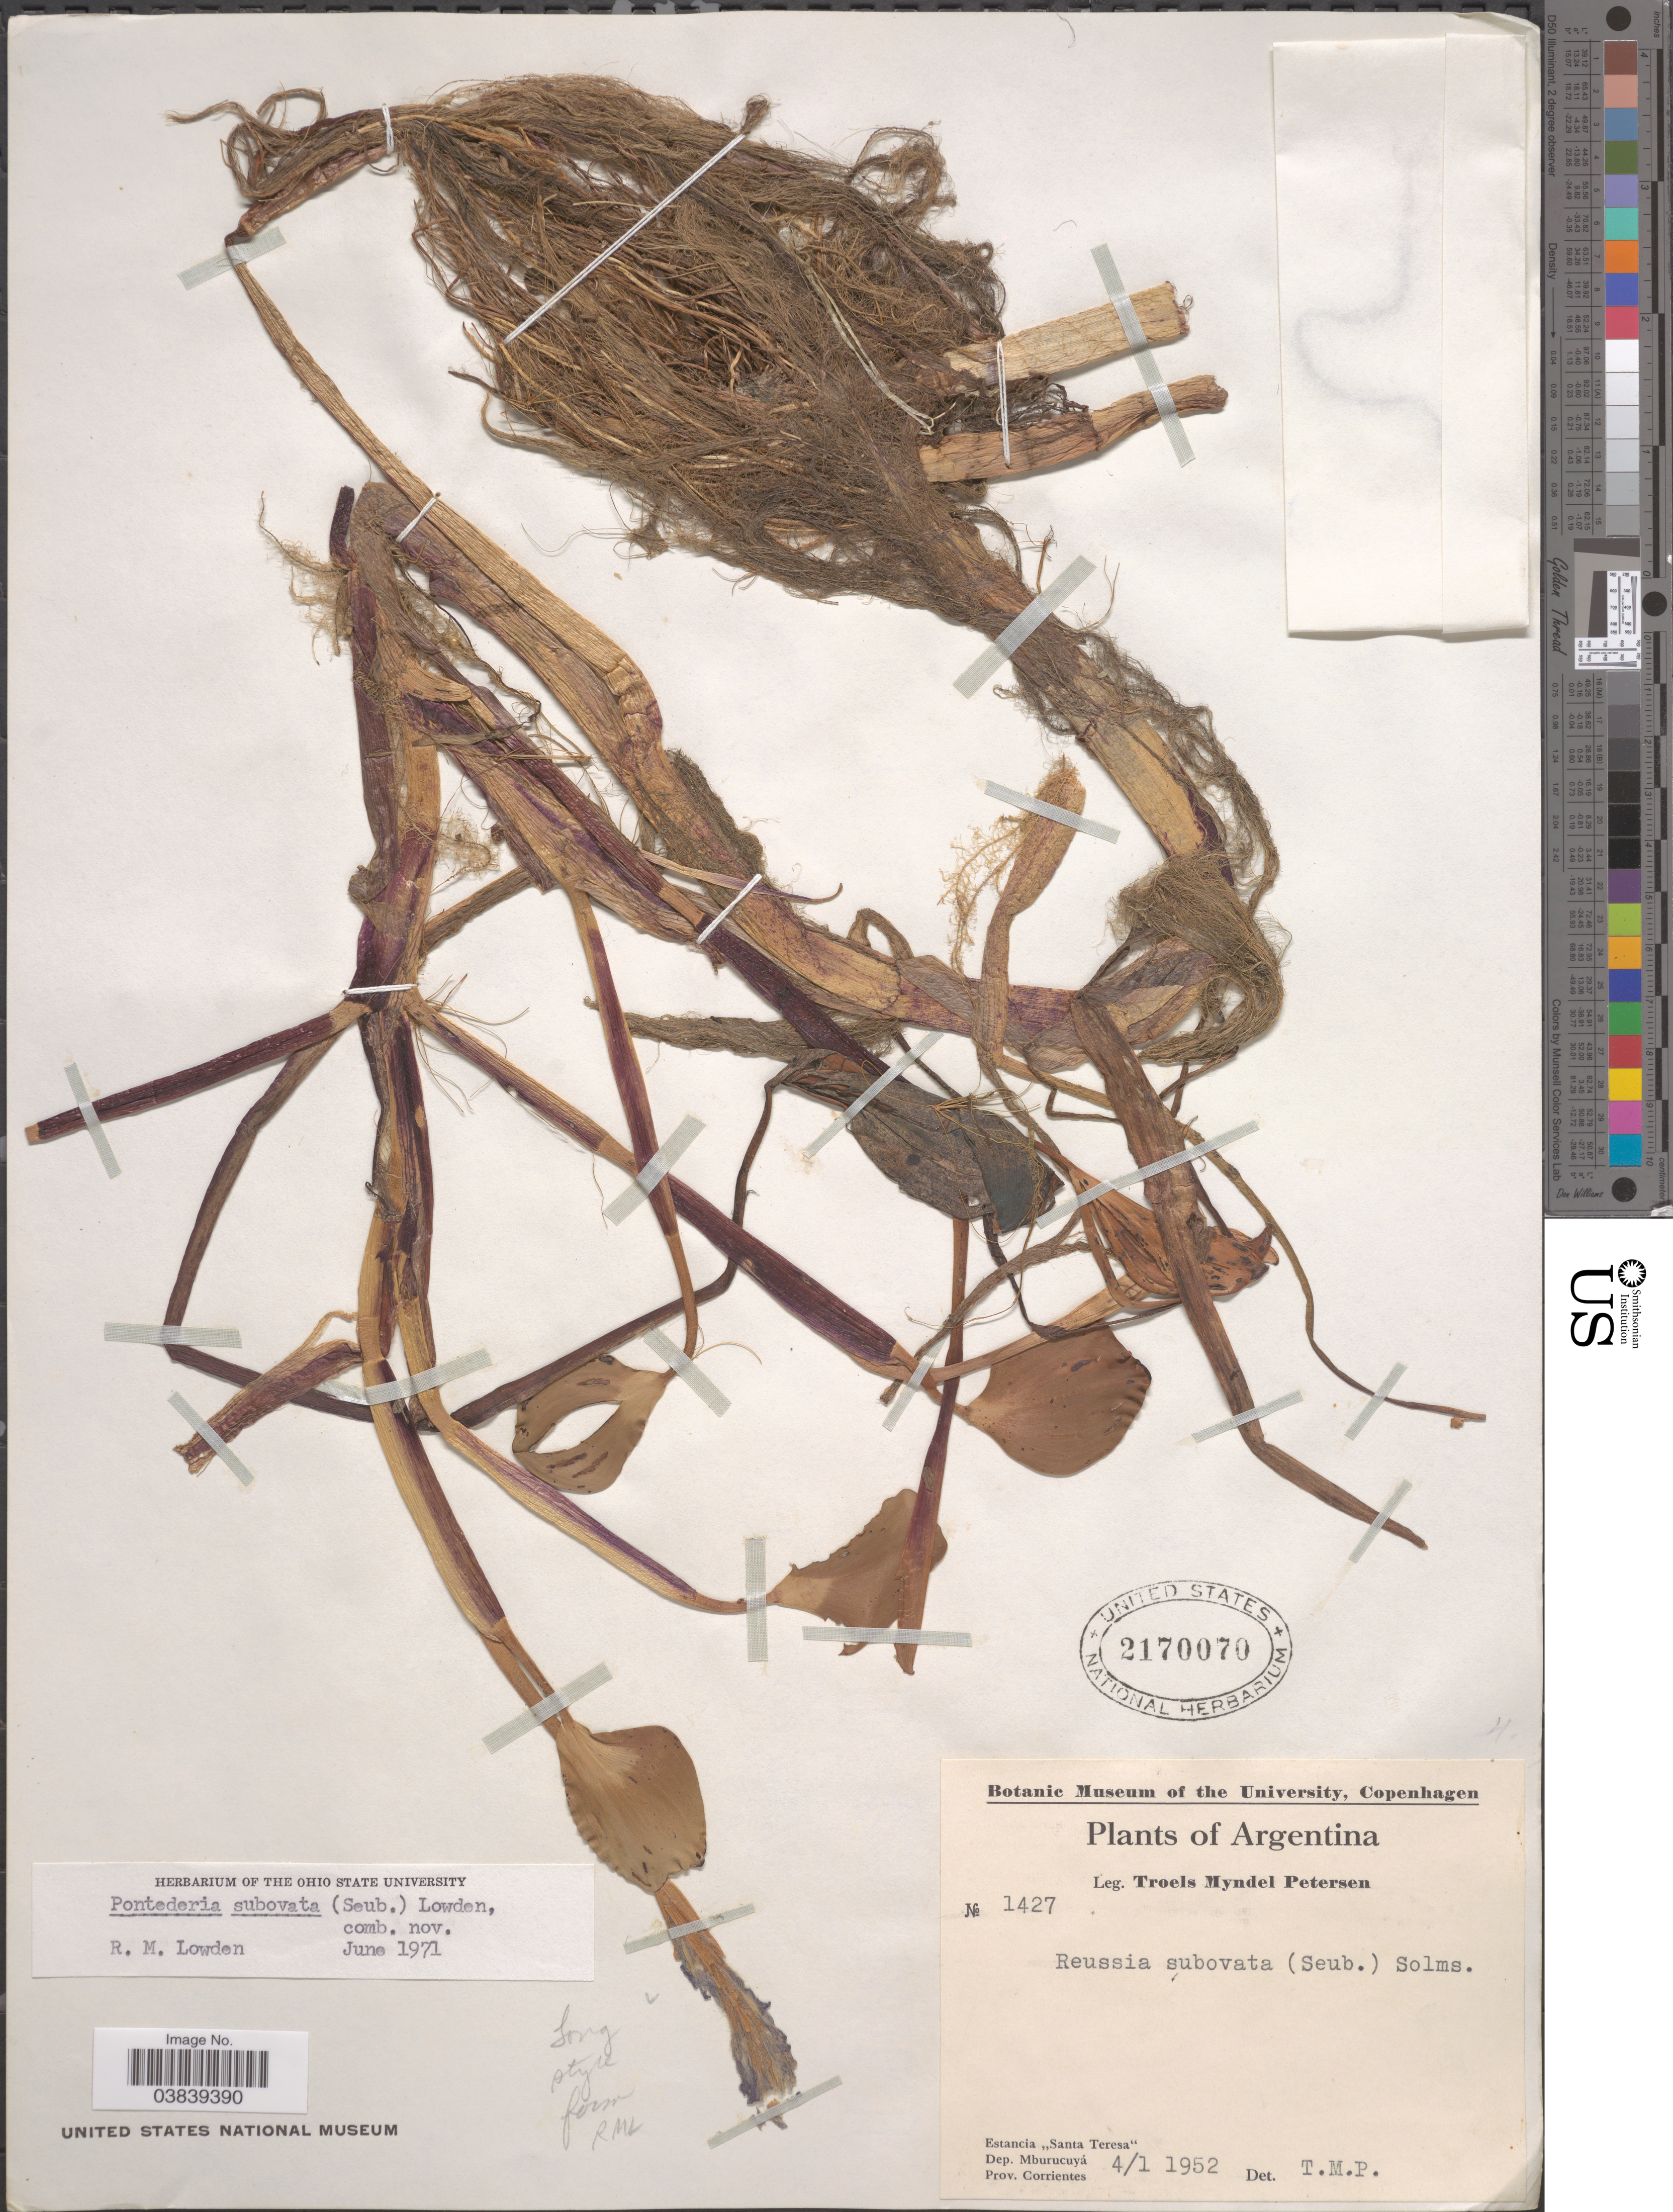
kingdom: Plantae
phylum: Tracheophyta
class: Liliopsida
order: Commelinales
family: Pontederiaceae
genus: Pontederia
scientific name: Pontederia subovata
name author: (Seub.) Lowden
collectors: T. M. Petersen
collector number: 1427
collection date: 1952-01-04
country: Argentina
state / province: Corrientes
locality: Estancia "Santa Teresa". Dep. Mburucuyá. Prov. Corrientes.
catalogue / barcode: US 2170070